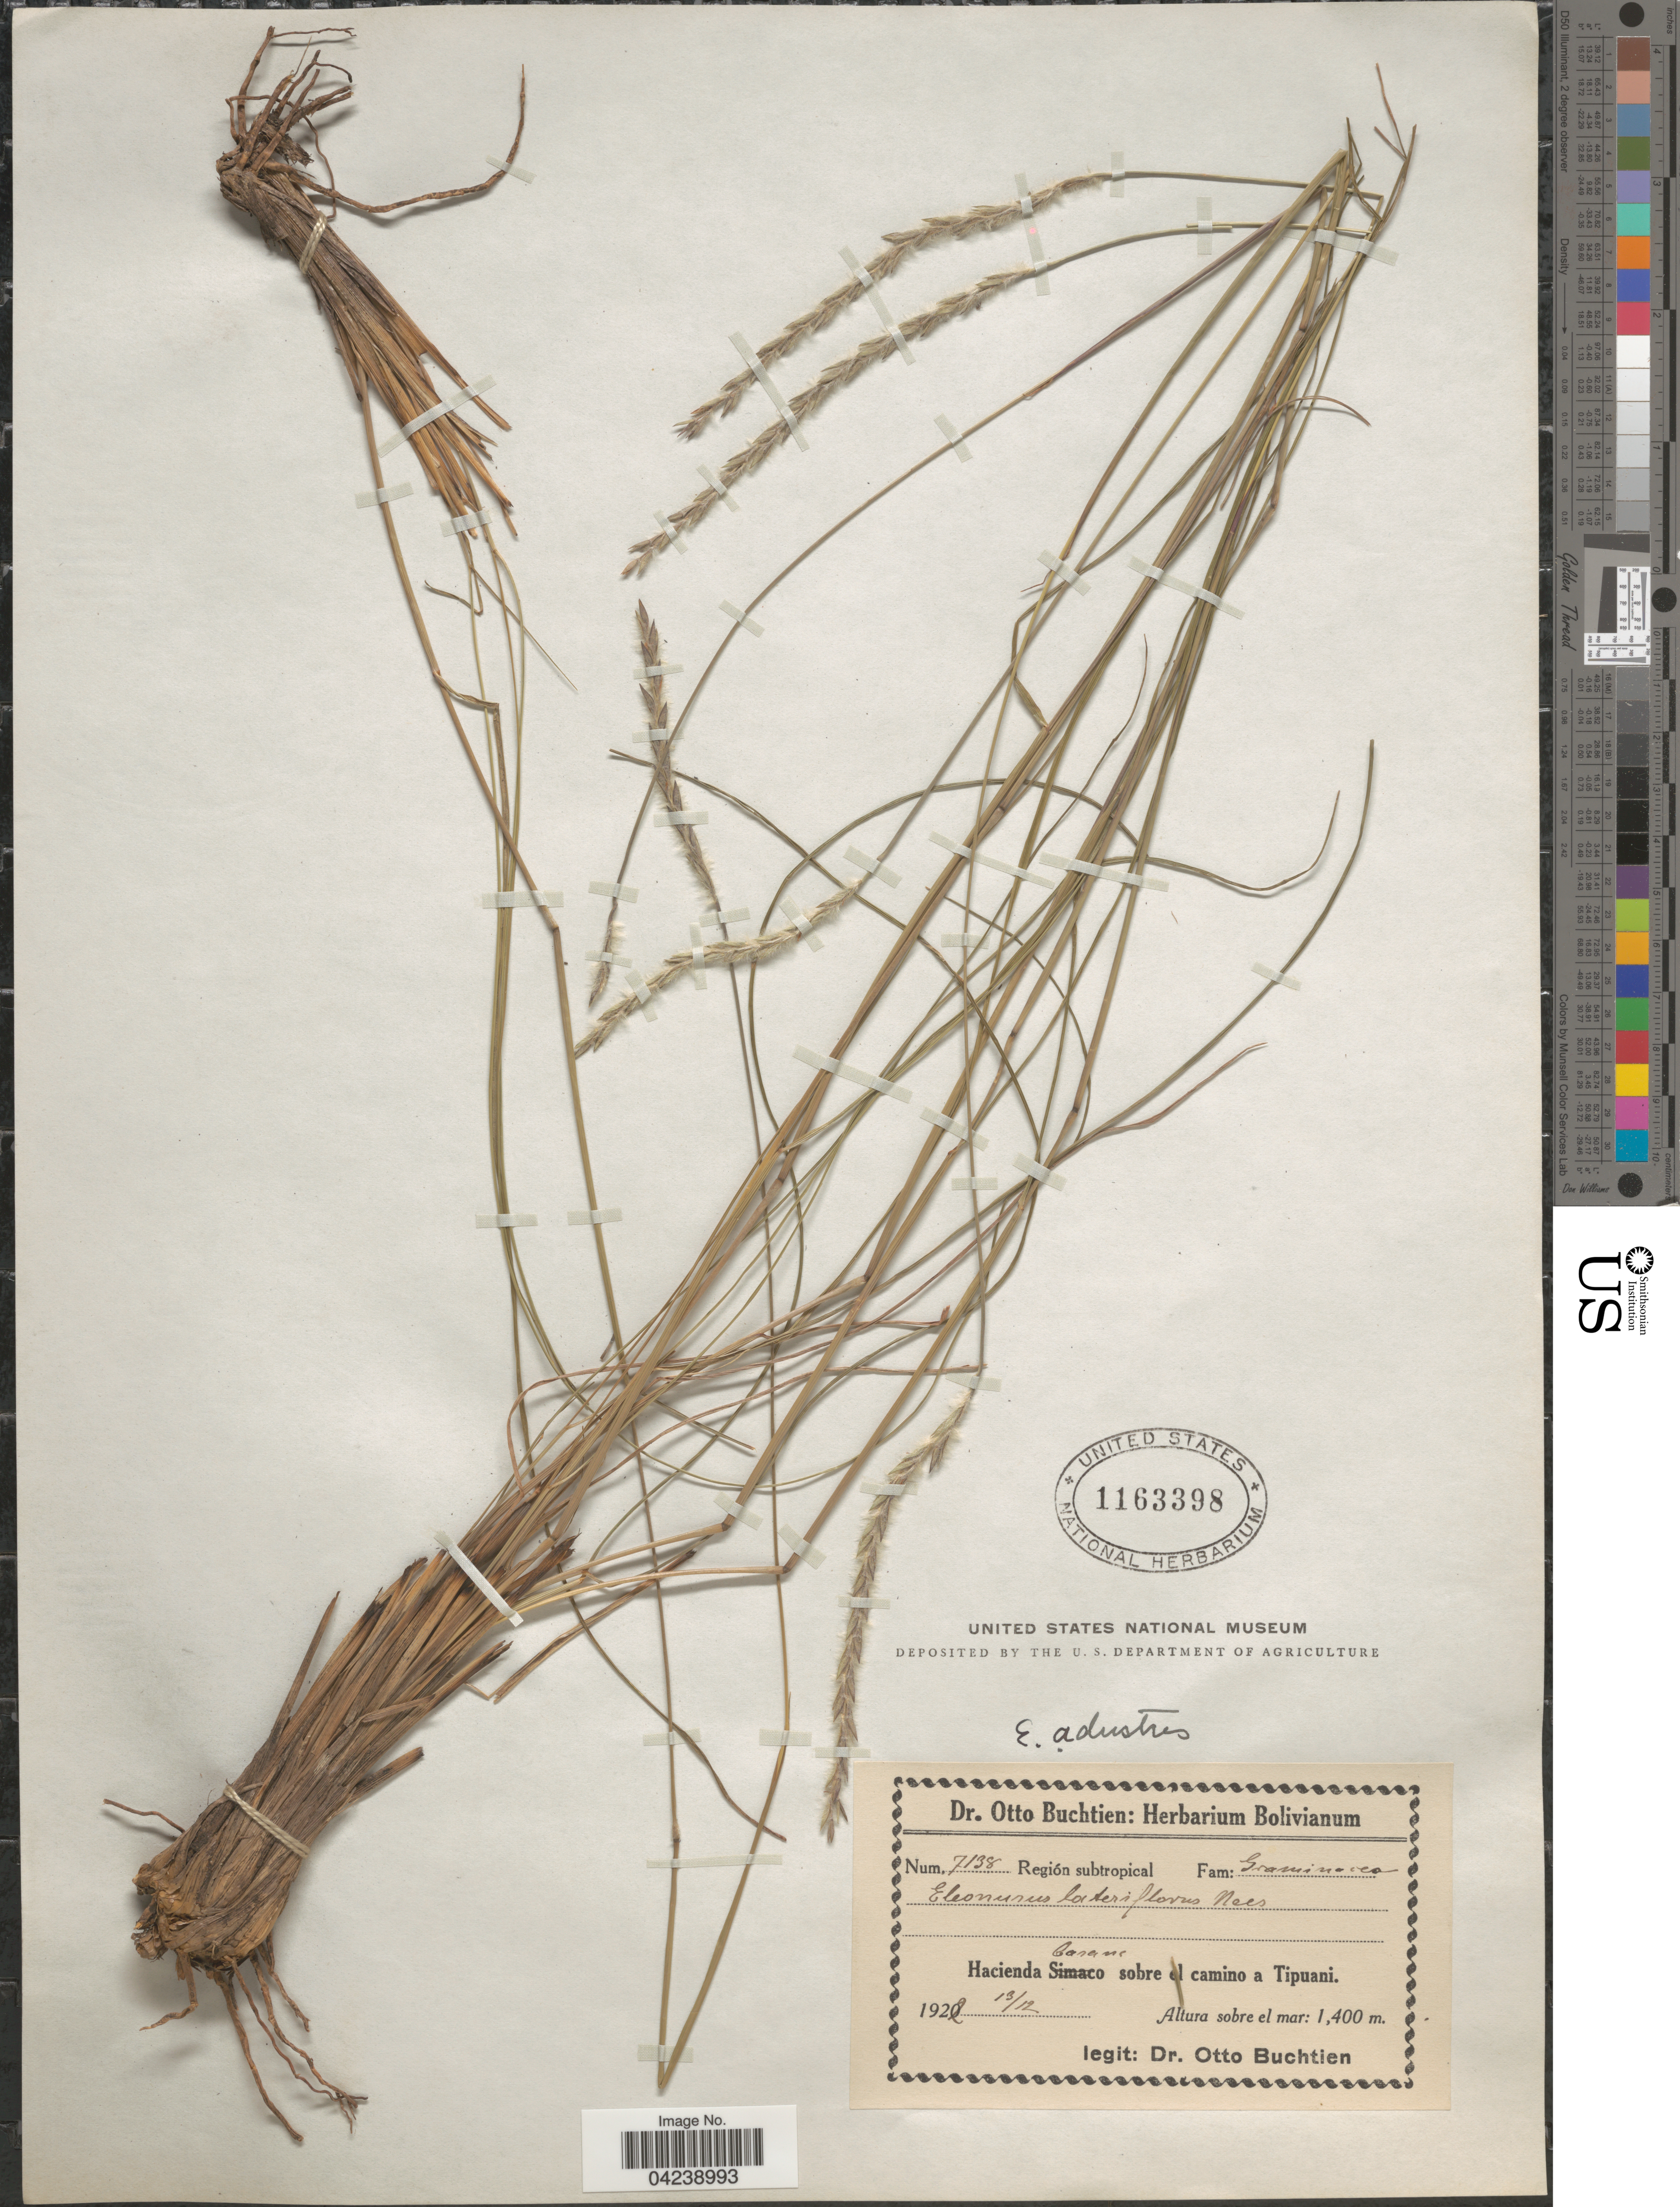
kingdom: Plantae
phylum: Tracheophyta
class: Liliopsida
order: Poales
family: Poaceae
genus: Elionurus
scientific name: Elionurus muticus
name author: (Spreng.) Kuntze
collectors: O. Buchtien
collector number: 7138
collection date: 1922-12-13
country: Bolivia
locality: Región subtropical. Hacienda Carane sobre el camino a Tipuani.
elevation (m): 1400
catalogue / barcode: US 1163398